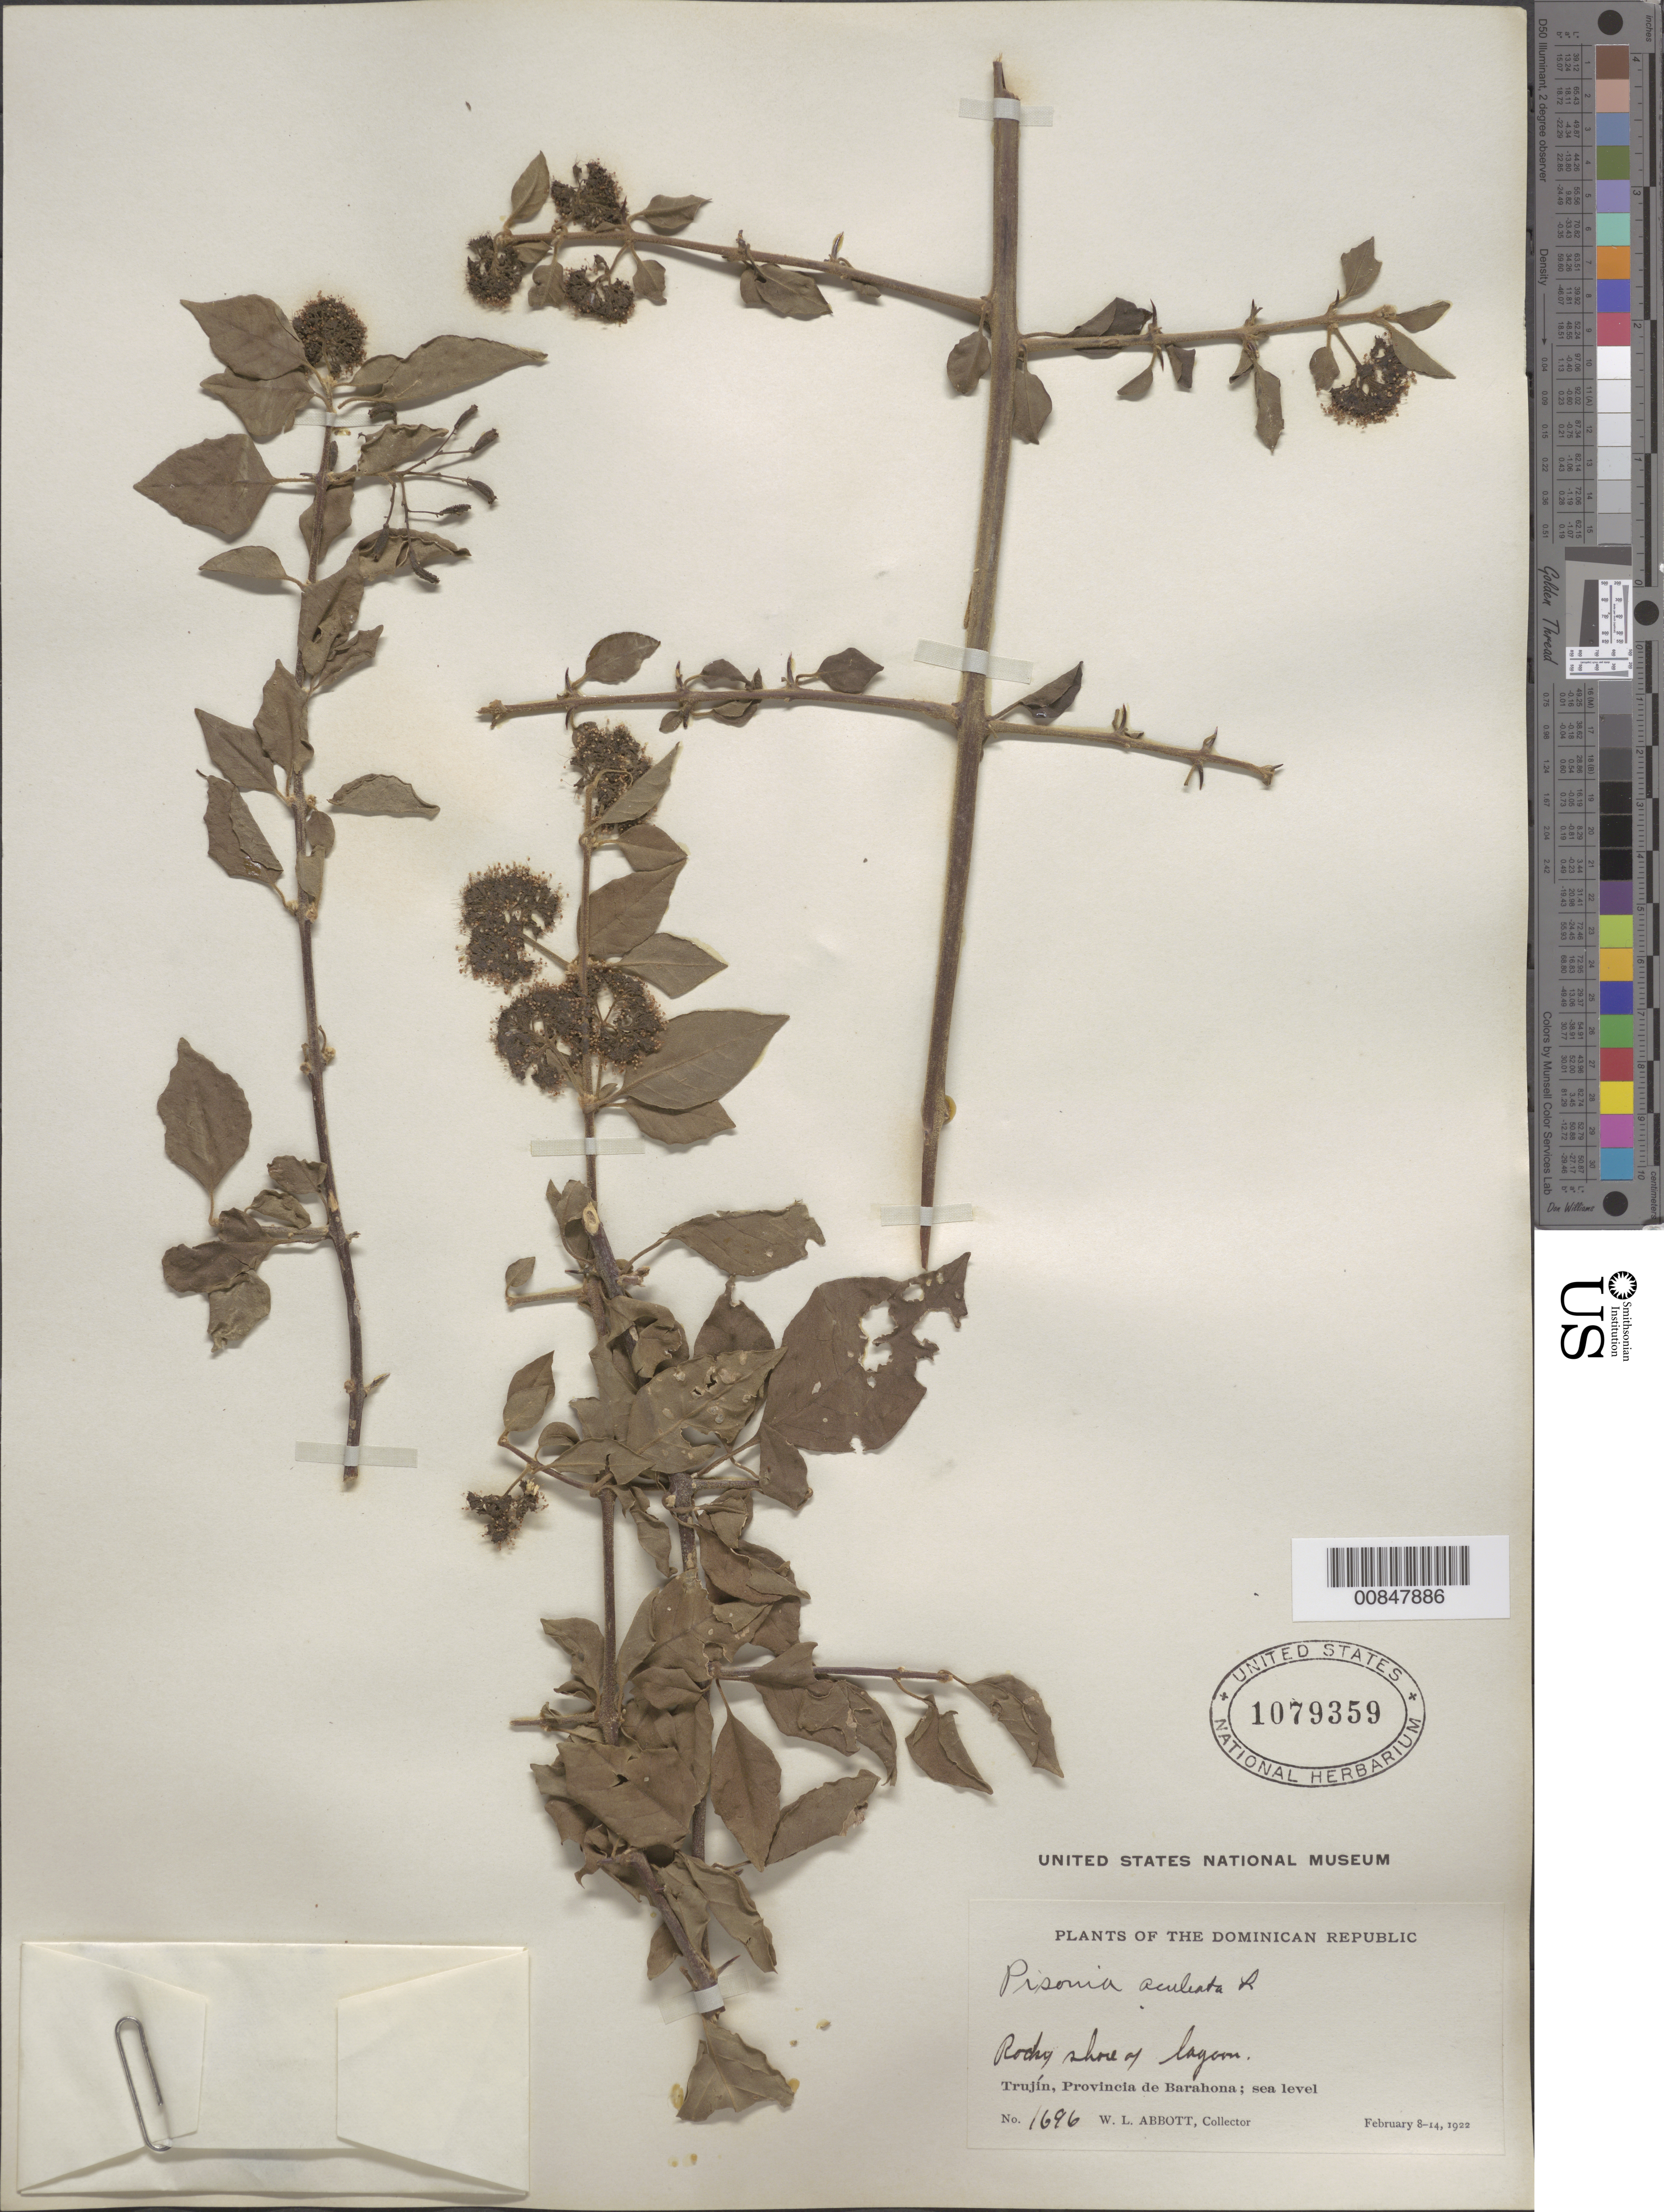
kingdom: Plantae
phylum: Tracheophyta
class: Magnoliopsida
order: Caryophyllales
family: Nyctaginaceae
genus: Pisonia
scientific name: Pisonia aculeata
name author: L.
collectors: W. L. Abbott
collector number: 1696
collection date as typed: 08 Feb 1922 to 14 Feb 1922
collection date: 1922-02-08/1922-02-14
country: Dominican Republic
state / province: Barahona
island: Hispaniola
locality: Trujín.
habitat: Rocky shore of lagoon.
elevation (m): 0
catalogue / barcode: US 1079359